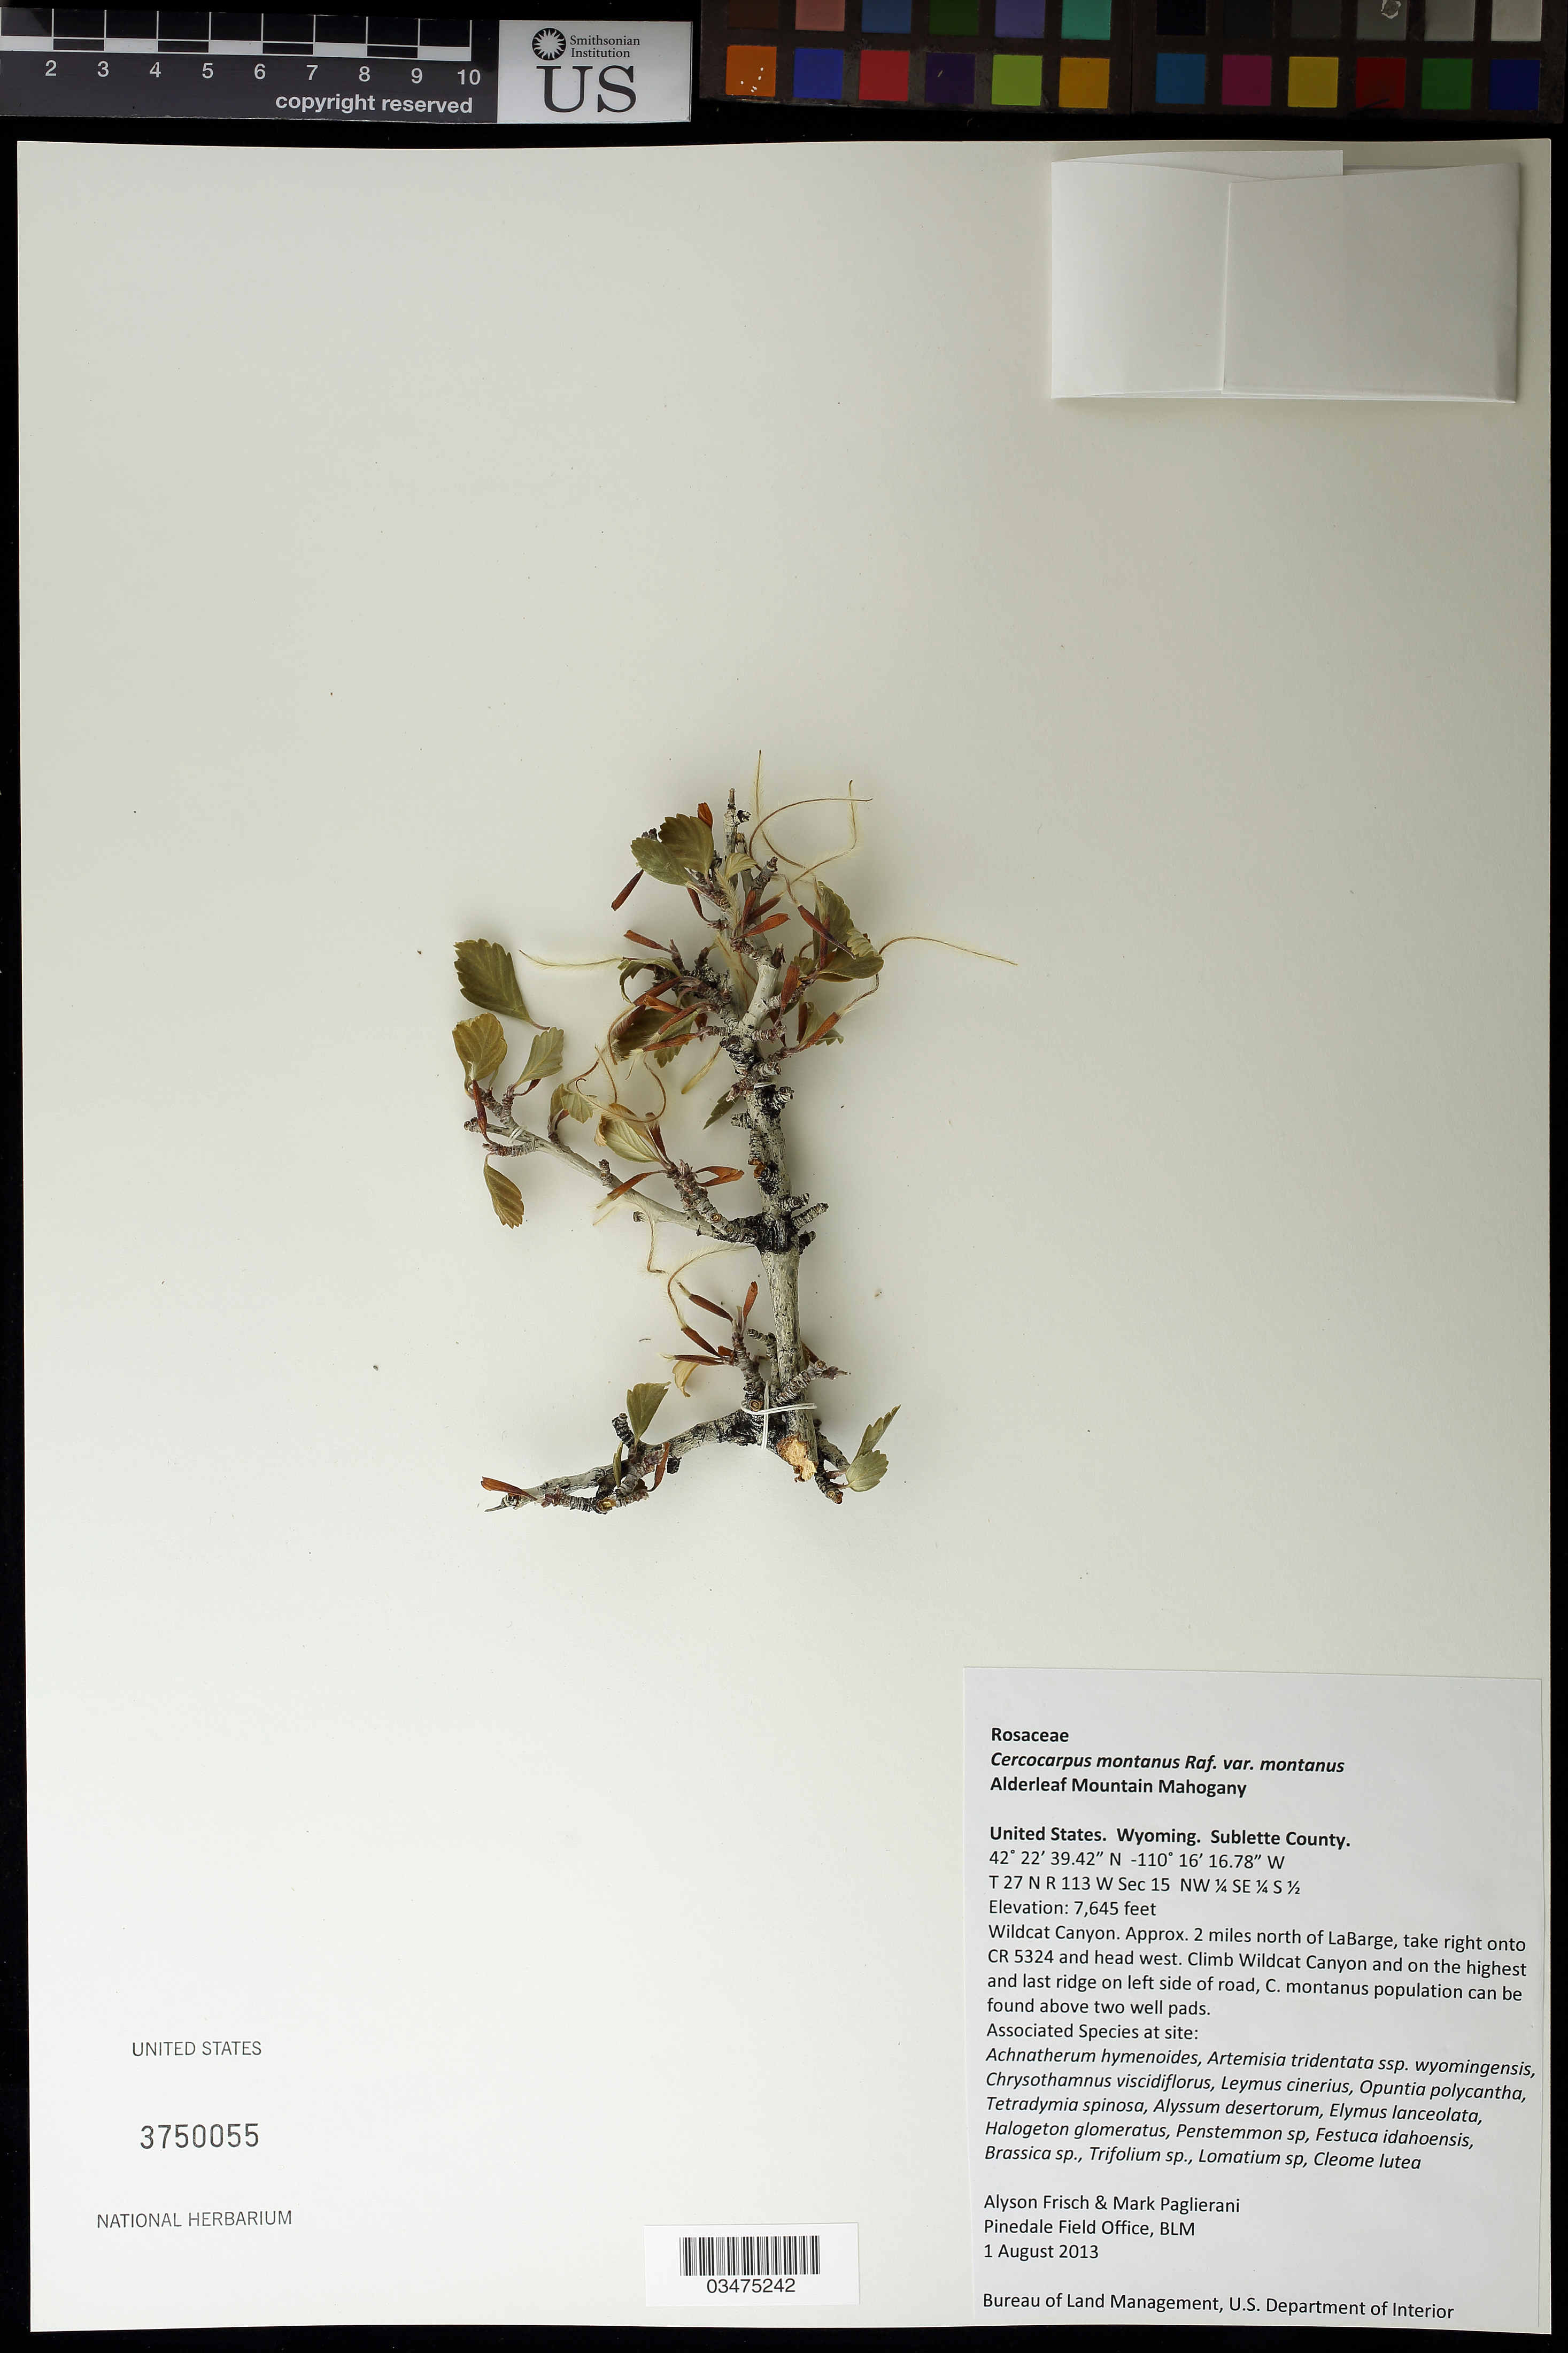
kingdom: Plantae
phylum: Tracheophyta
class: Magnoliopsida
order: Rosales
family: Rosaceae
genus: Cercocarpus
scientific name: Cercocarpus montanus var. montanus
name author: Raf.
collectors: A. Frisch & M. Paglierani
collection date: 2013-08-01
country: United States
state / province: Wyoming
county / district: Sublette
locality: Wildcat Canyon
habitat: With Trifolium sp., Lomatium sp., Brassica sp., Cleome lutea, ect.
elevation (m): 2330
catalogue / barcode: US 3750055